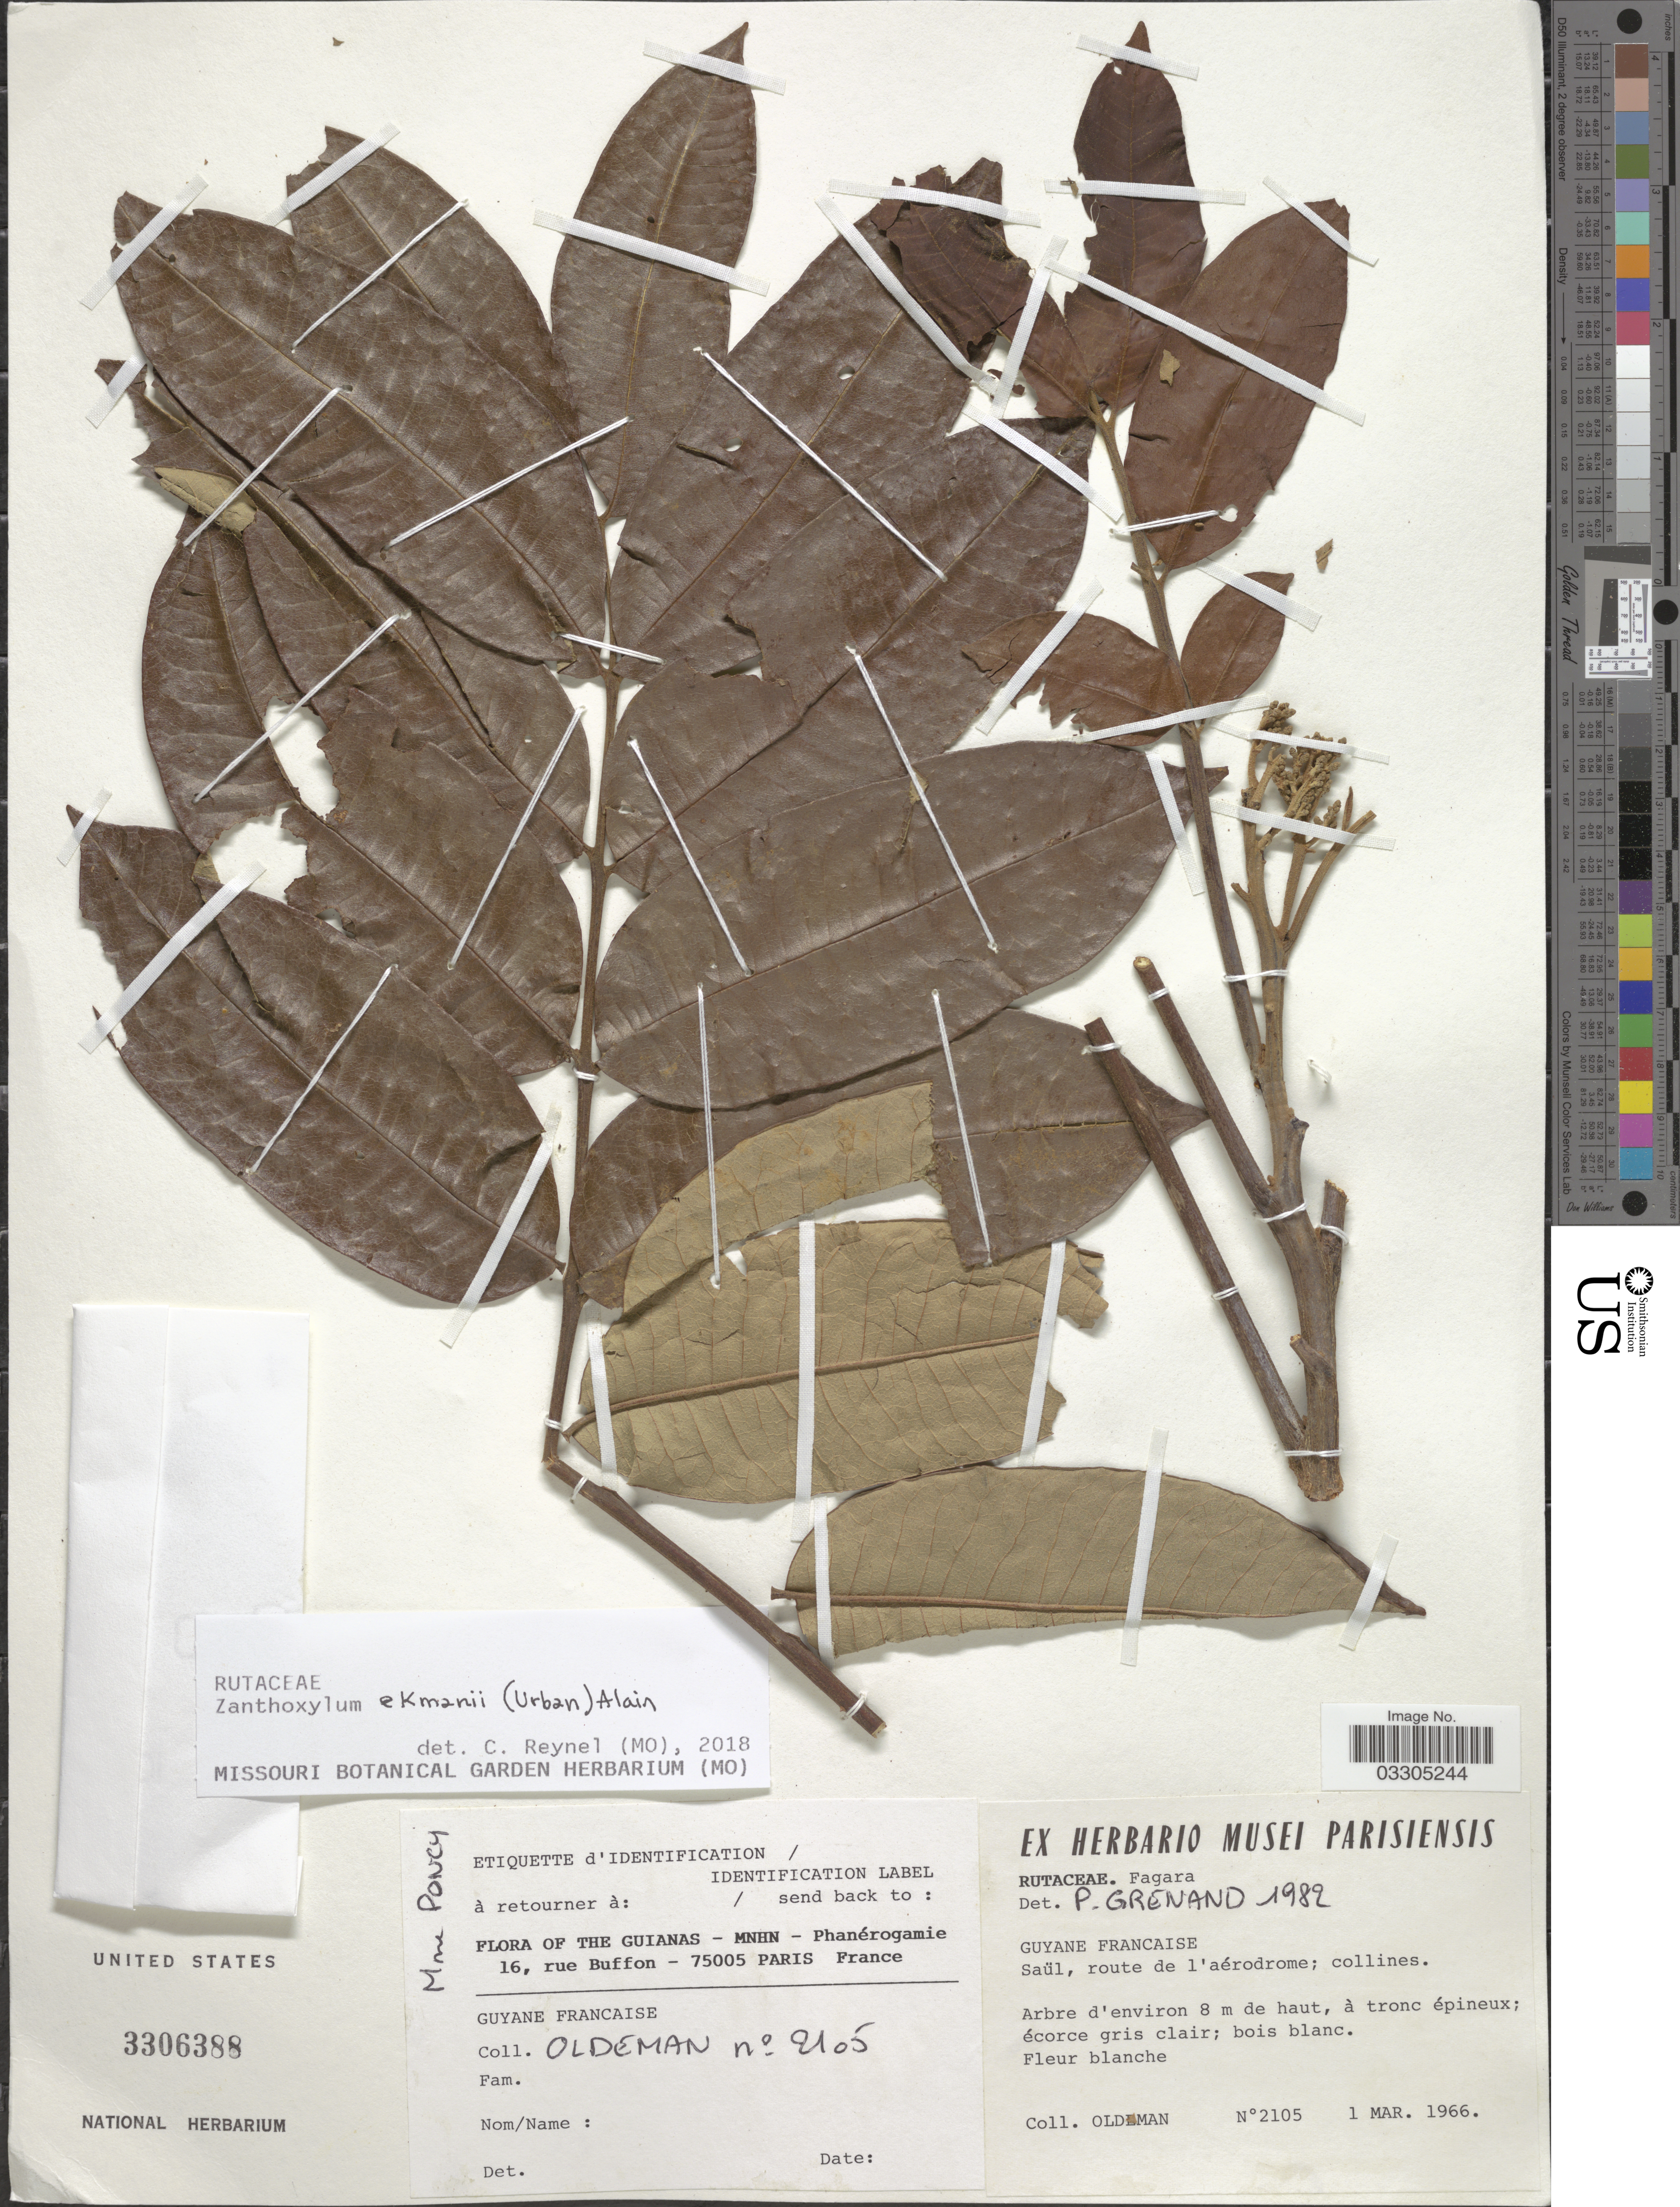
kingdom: Plantae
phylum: Tracheophyta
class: Magnoliopsida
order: Sapindales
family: Rutaceae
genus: Zanthoxylum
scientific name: Zanthoxylum ekmanii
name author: (Urb.) Alain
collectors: -- Oldeman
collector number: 2105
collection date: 1966-03-01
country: French Guiana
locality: Guyane Francaise, Saül, route de l'aérodrome.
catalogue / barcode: US 3306388